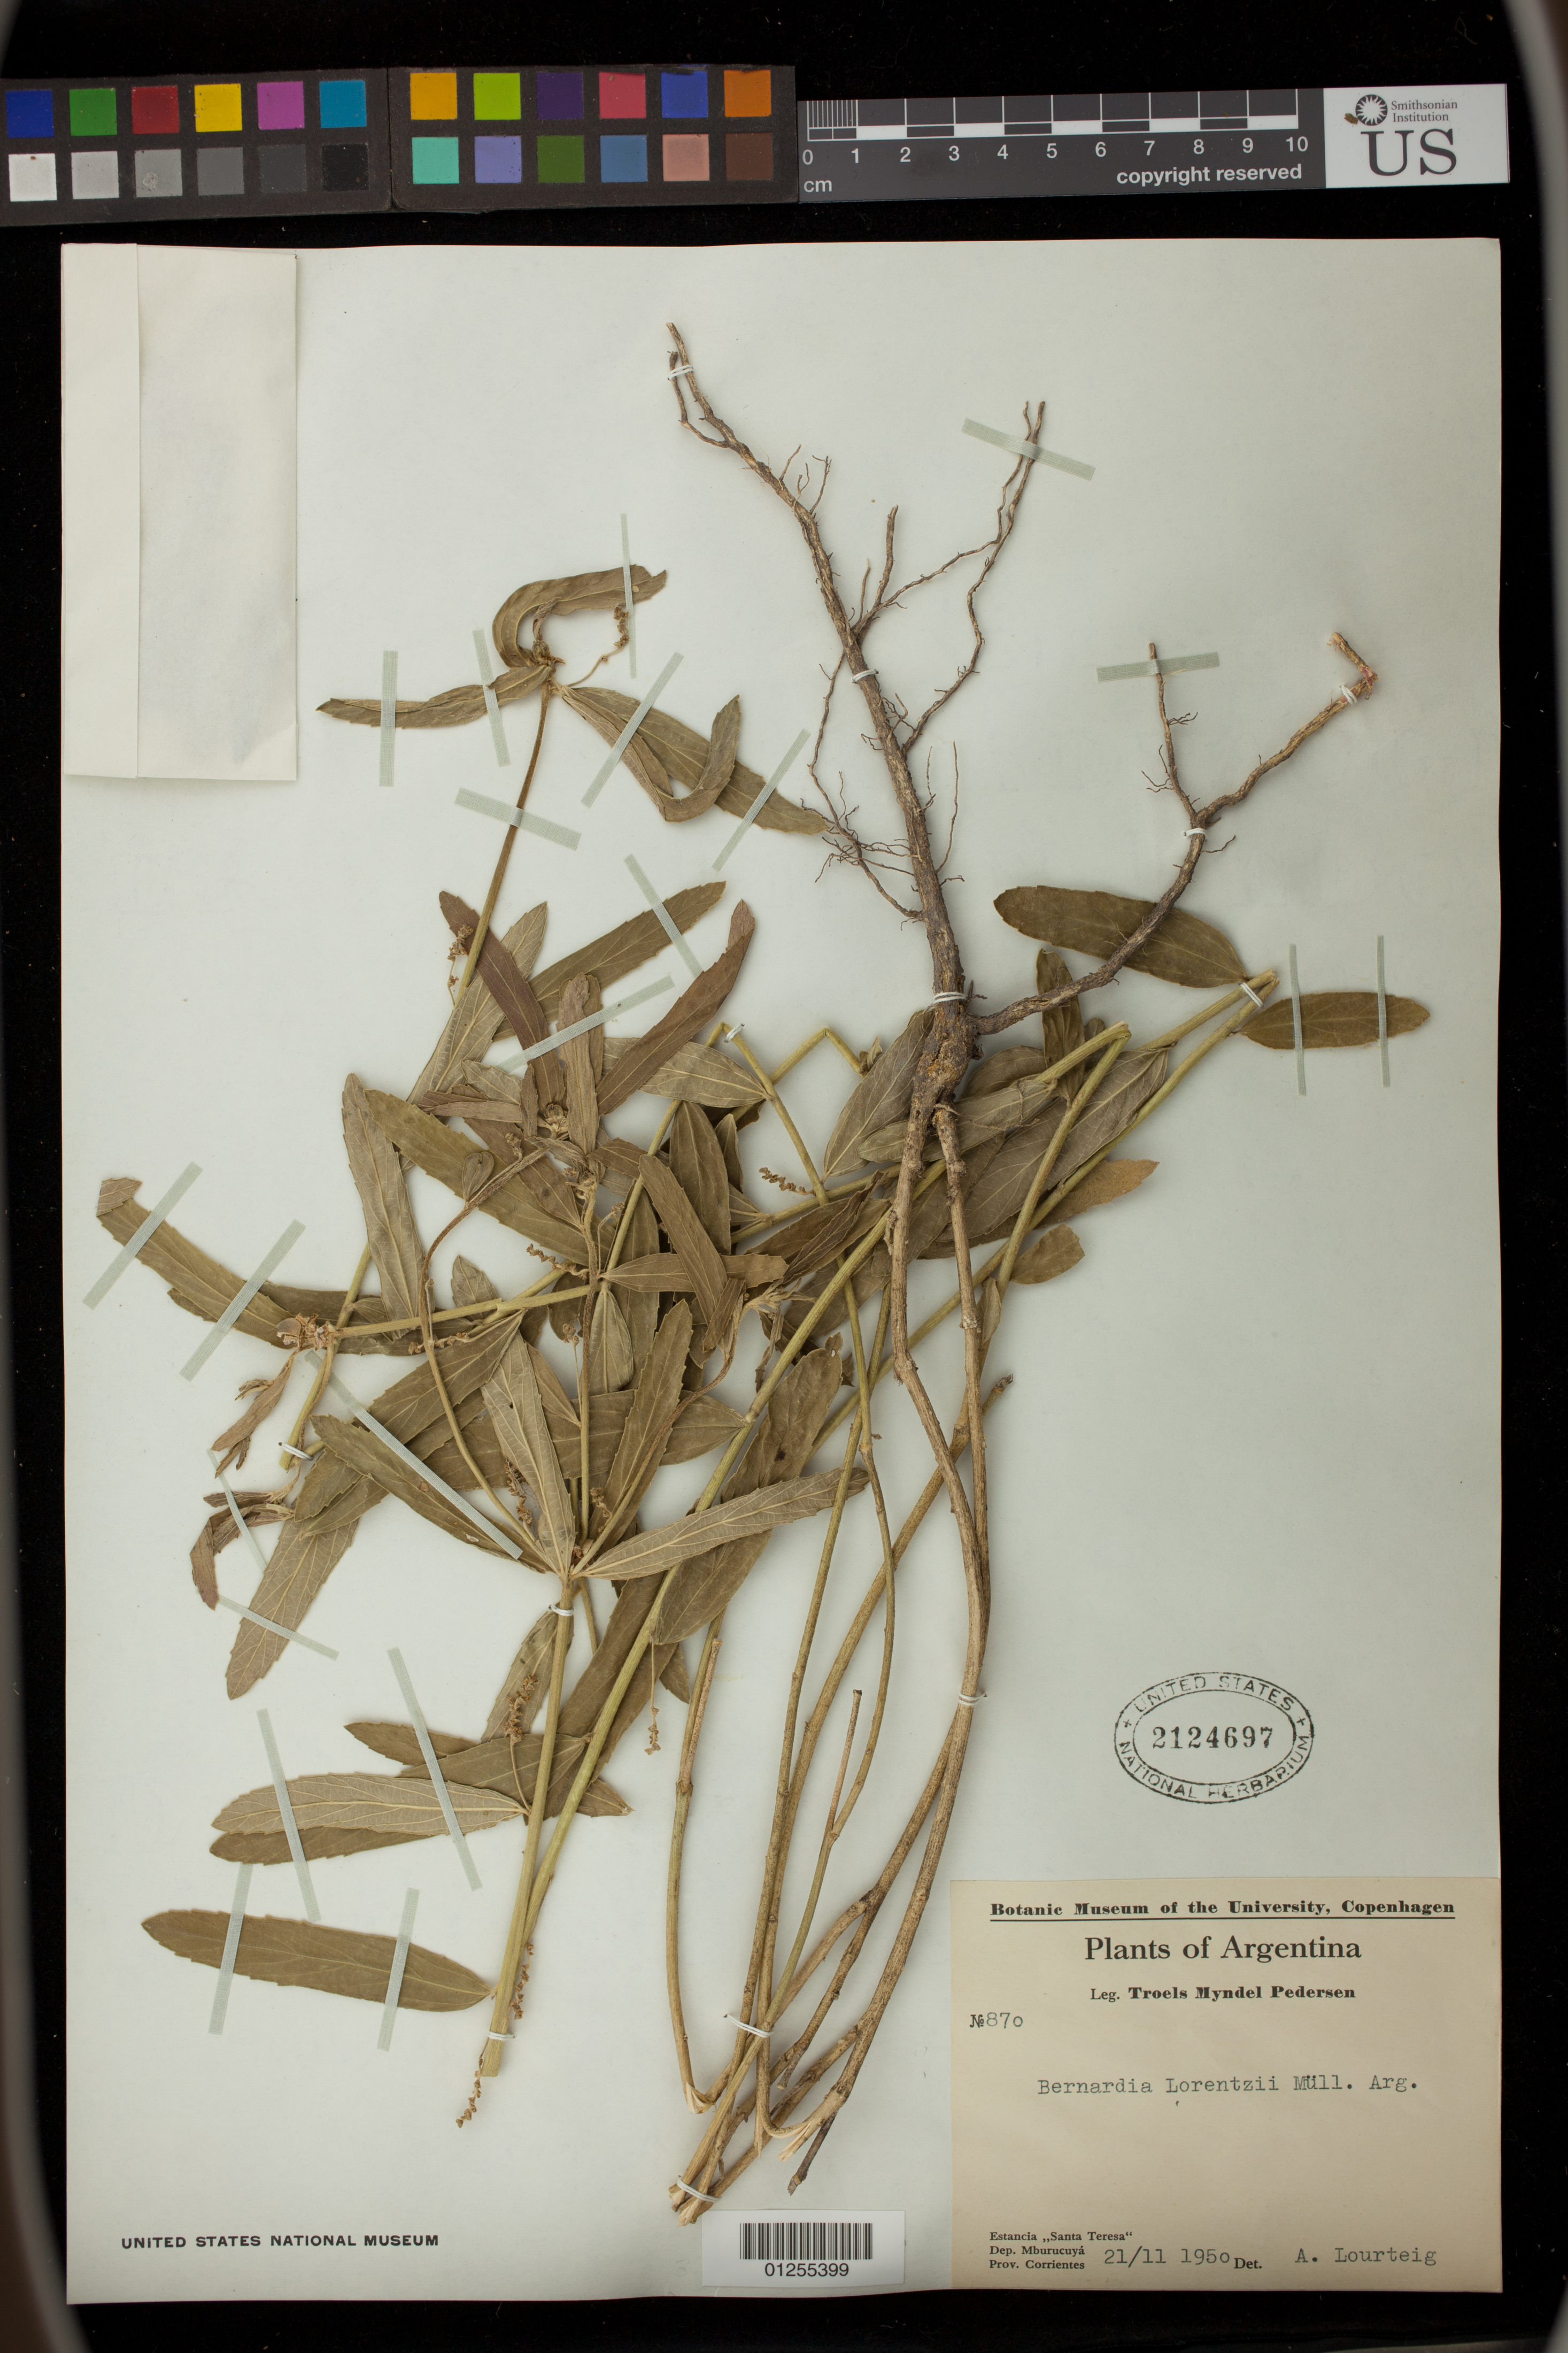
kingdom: Plantae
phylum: Tracheophyta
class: Magnoliopsida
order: Malpighiales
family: Euphorbiaceae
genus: Bernardia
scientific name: Bernardia lorentzii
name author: Müll. Arg.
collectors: T. M. Pedersen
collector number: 870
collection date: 1950-11-21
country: Argentina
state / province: Corrientes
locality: Estancia Santa Teresa.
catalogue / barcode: US 2124697